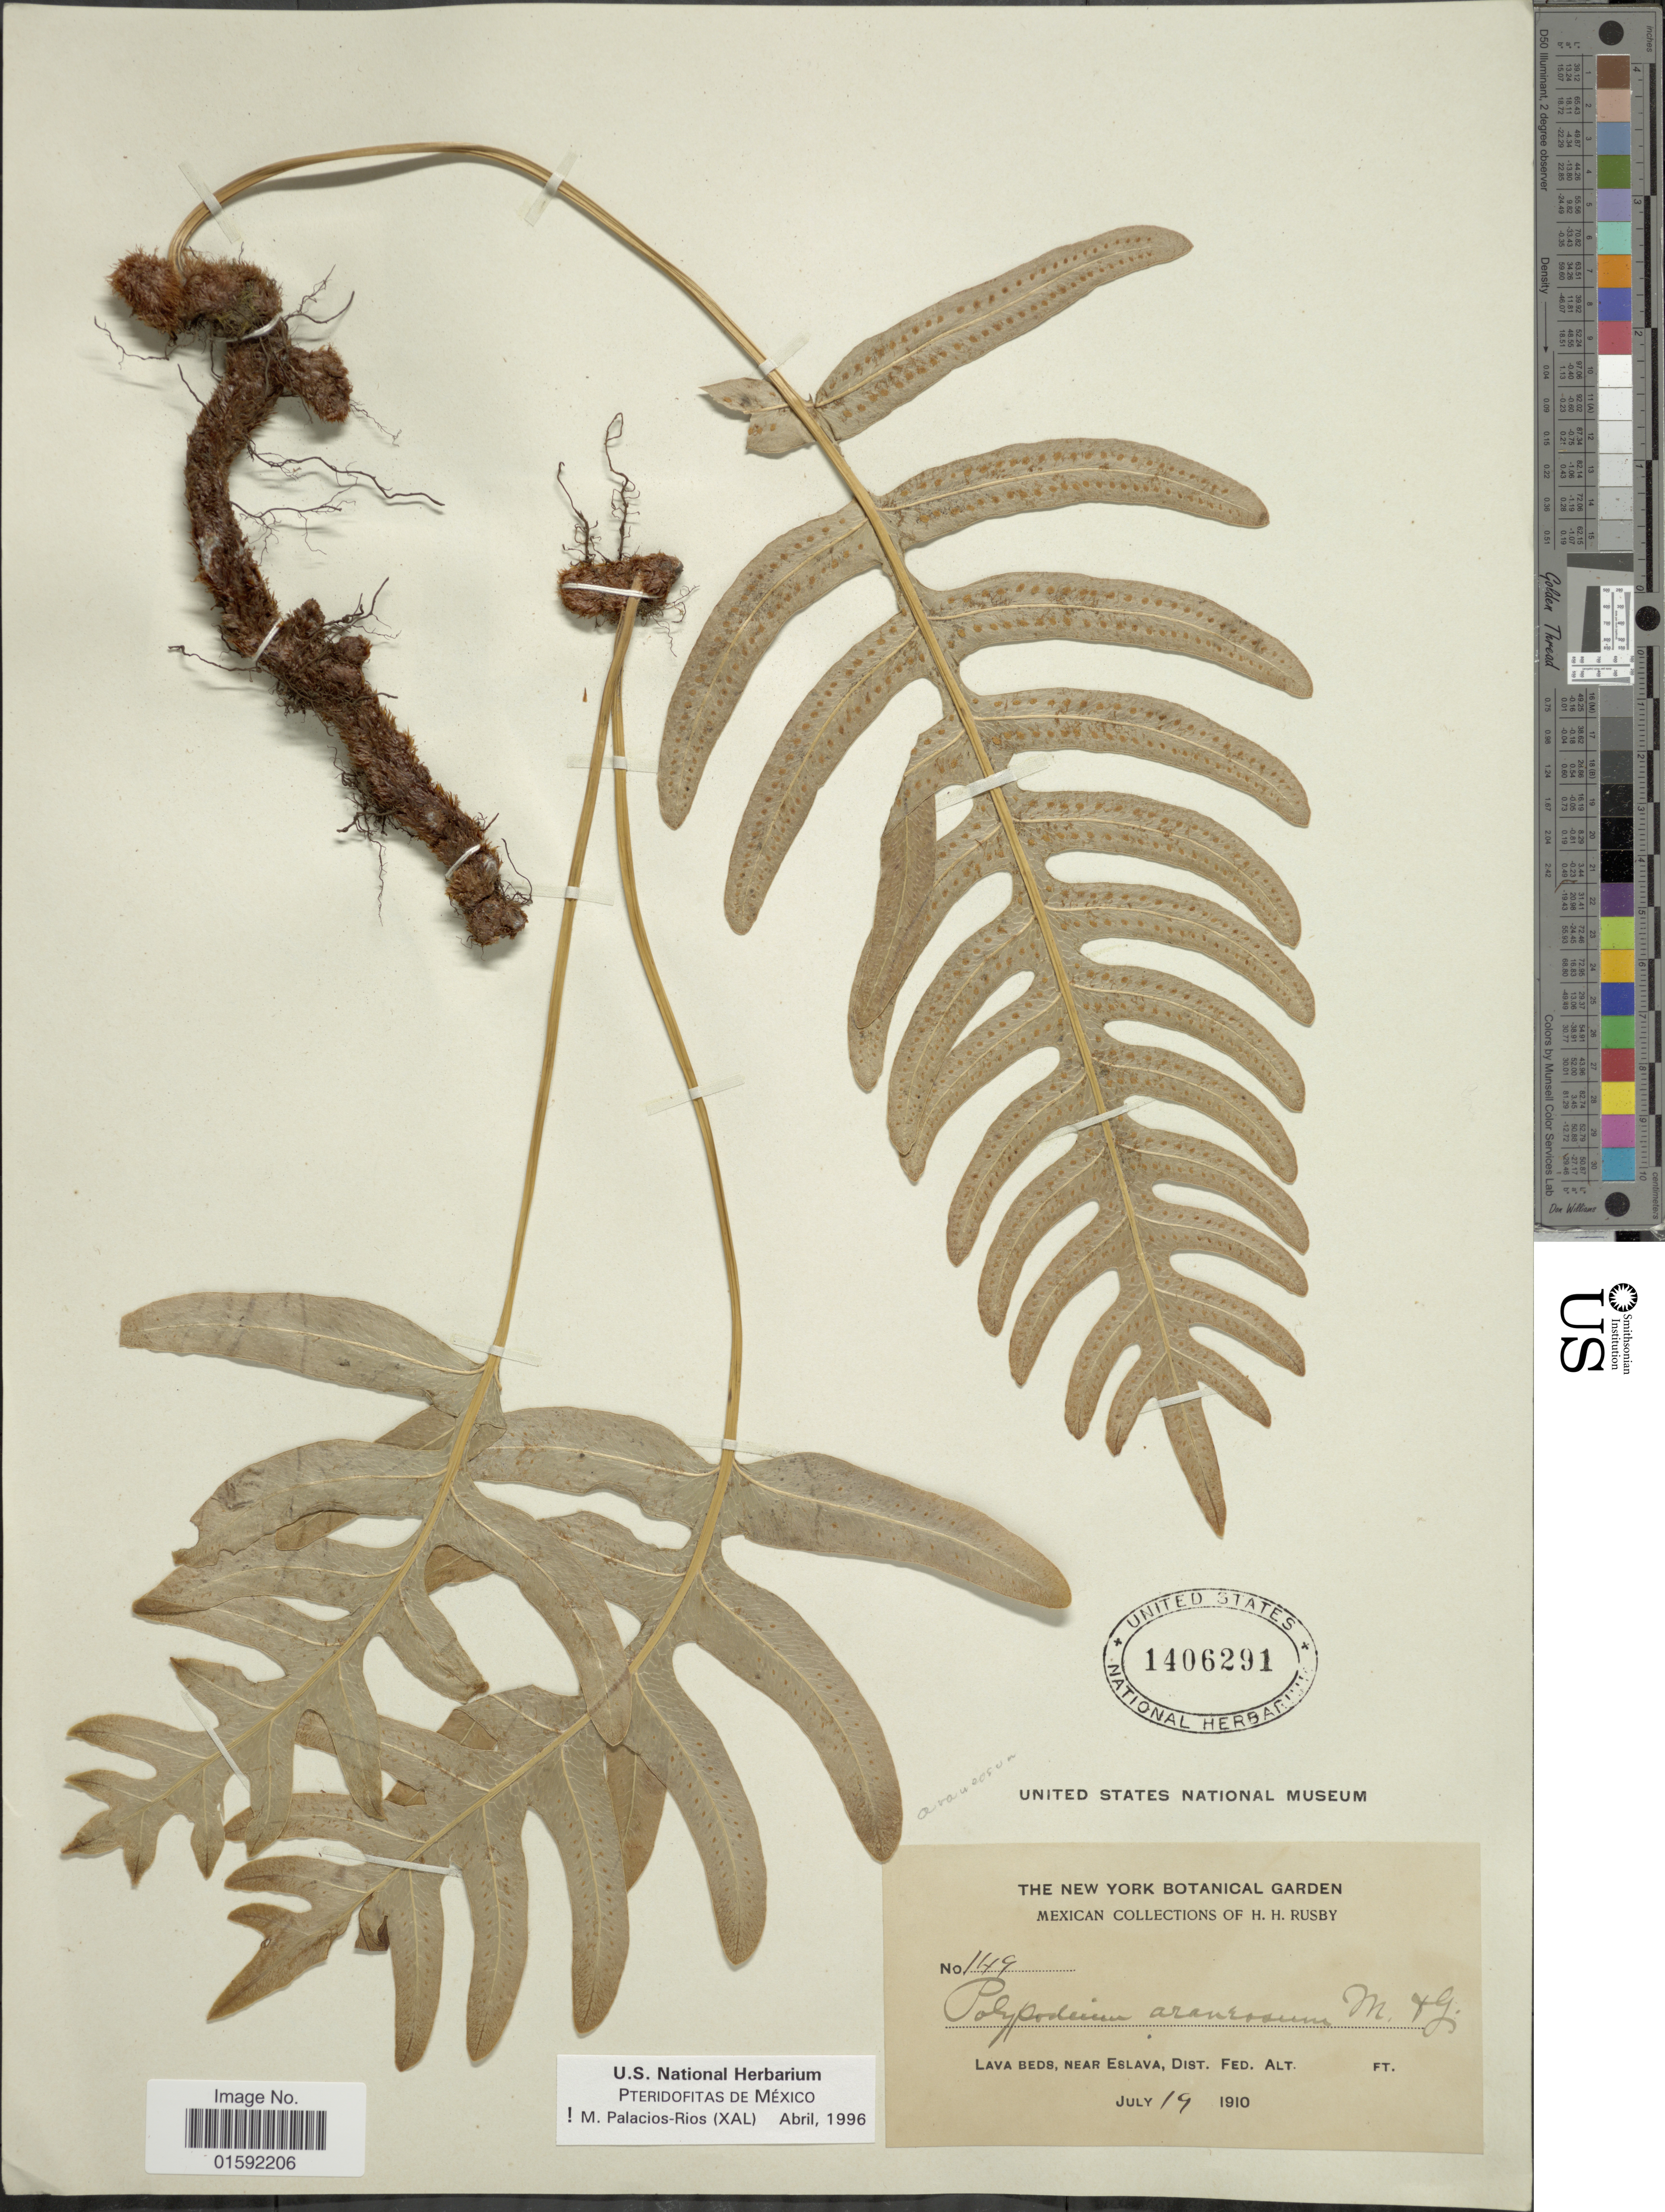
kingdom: Plantae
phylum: Tracheophyta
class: Polypodiopsida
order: Polypodiales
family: Polypodiaceae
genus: Phlebodium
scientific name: Phlebodium araneosum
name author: (M. Martens) Mickel & Beitel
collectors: H. H. Rusby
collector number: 149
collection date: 1910-07-19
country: Mexico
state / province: Distrito Federal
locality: Lava beds, near Eslava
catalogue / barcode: US 1406291